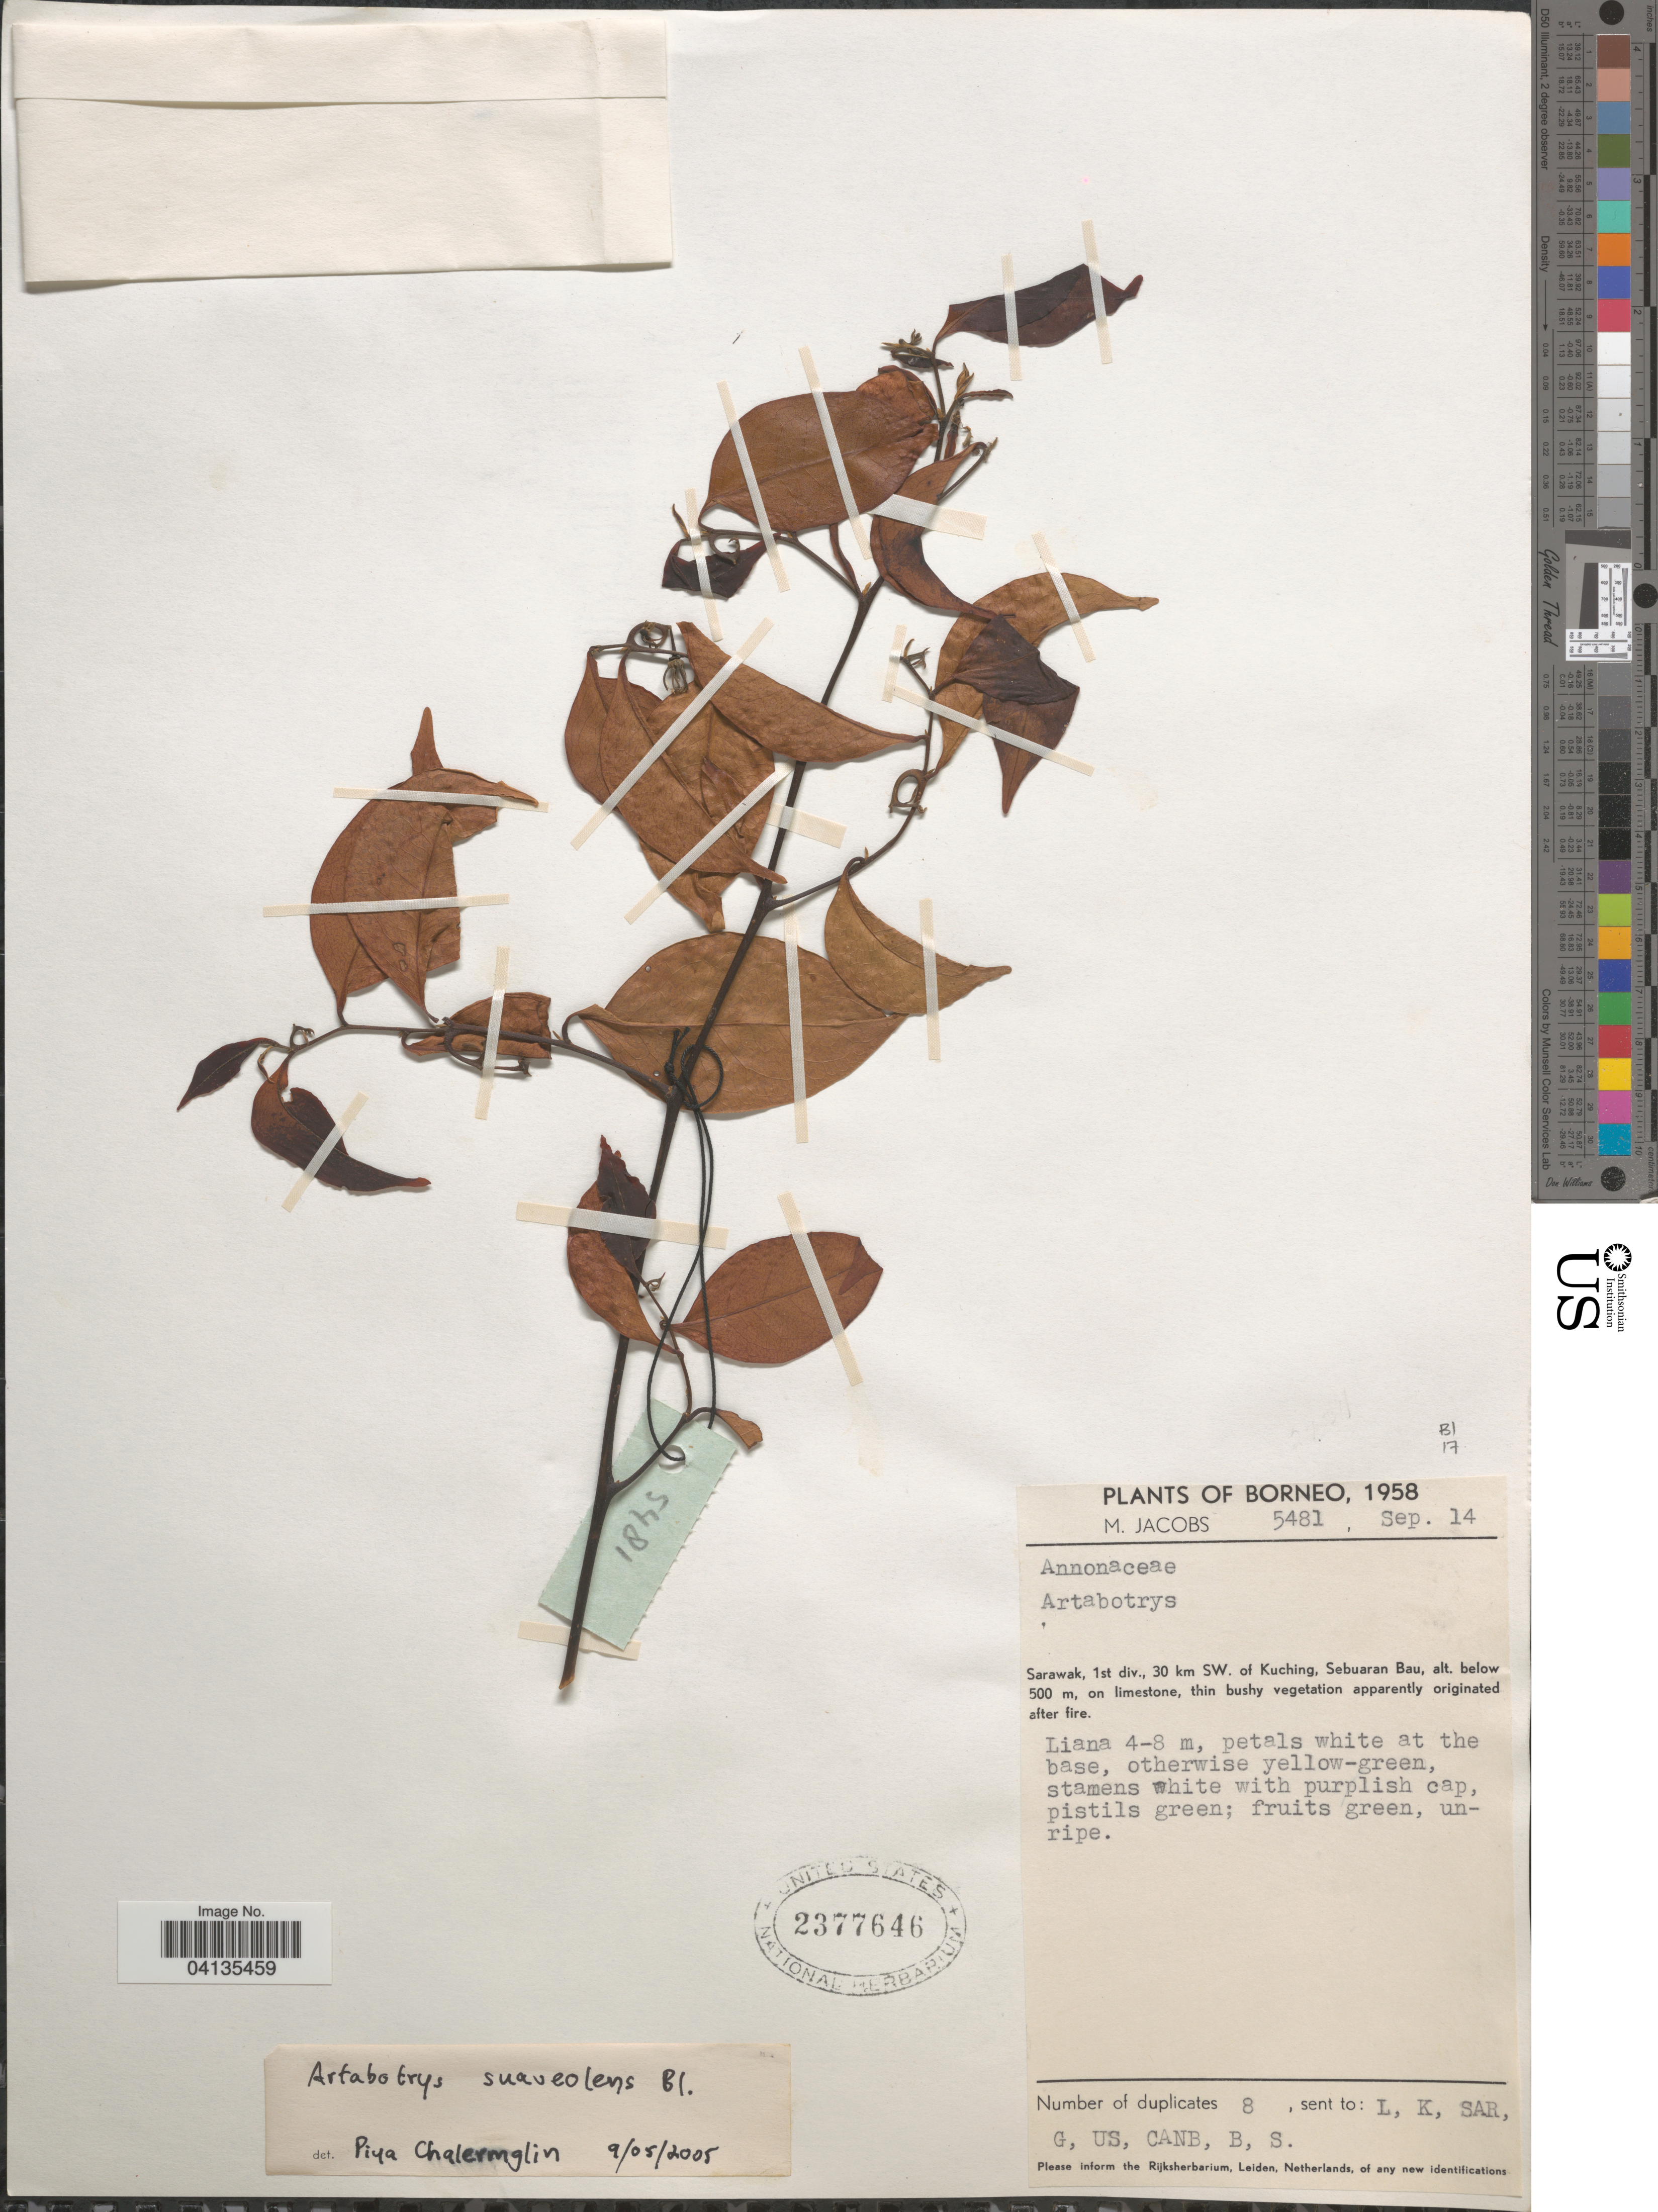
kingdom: Plantae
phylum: Tracheophyta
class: Magnoliopsida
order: Magnoliales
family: Annonaceae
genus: Artabotrys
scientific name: Artabotrys suaveolens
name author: (Blume) Blume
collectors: M. Jacobs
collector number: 5481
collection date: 1958-09-14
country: Malaysia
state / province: Sarawak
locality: Borneo. 1st div., 30 km SW. of Kuching, Sebuaran Bau.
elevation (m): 500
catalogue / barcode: US 2377646